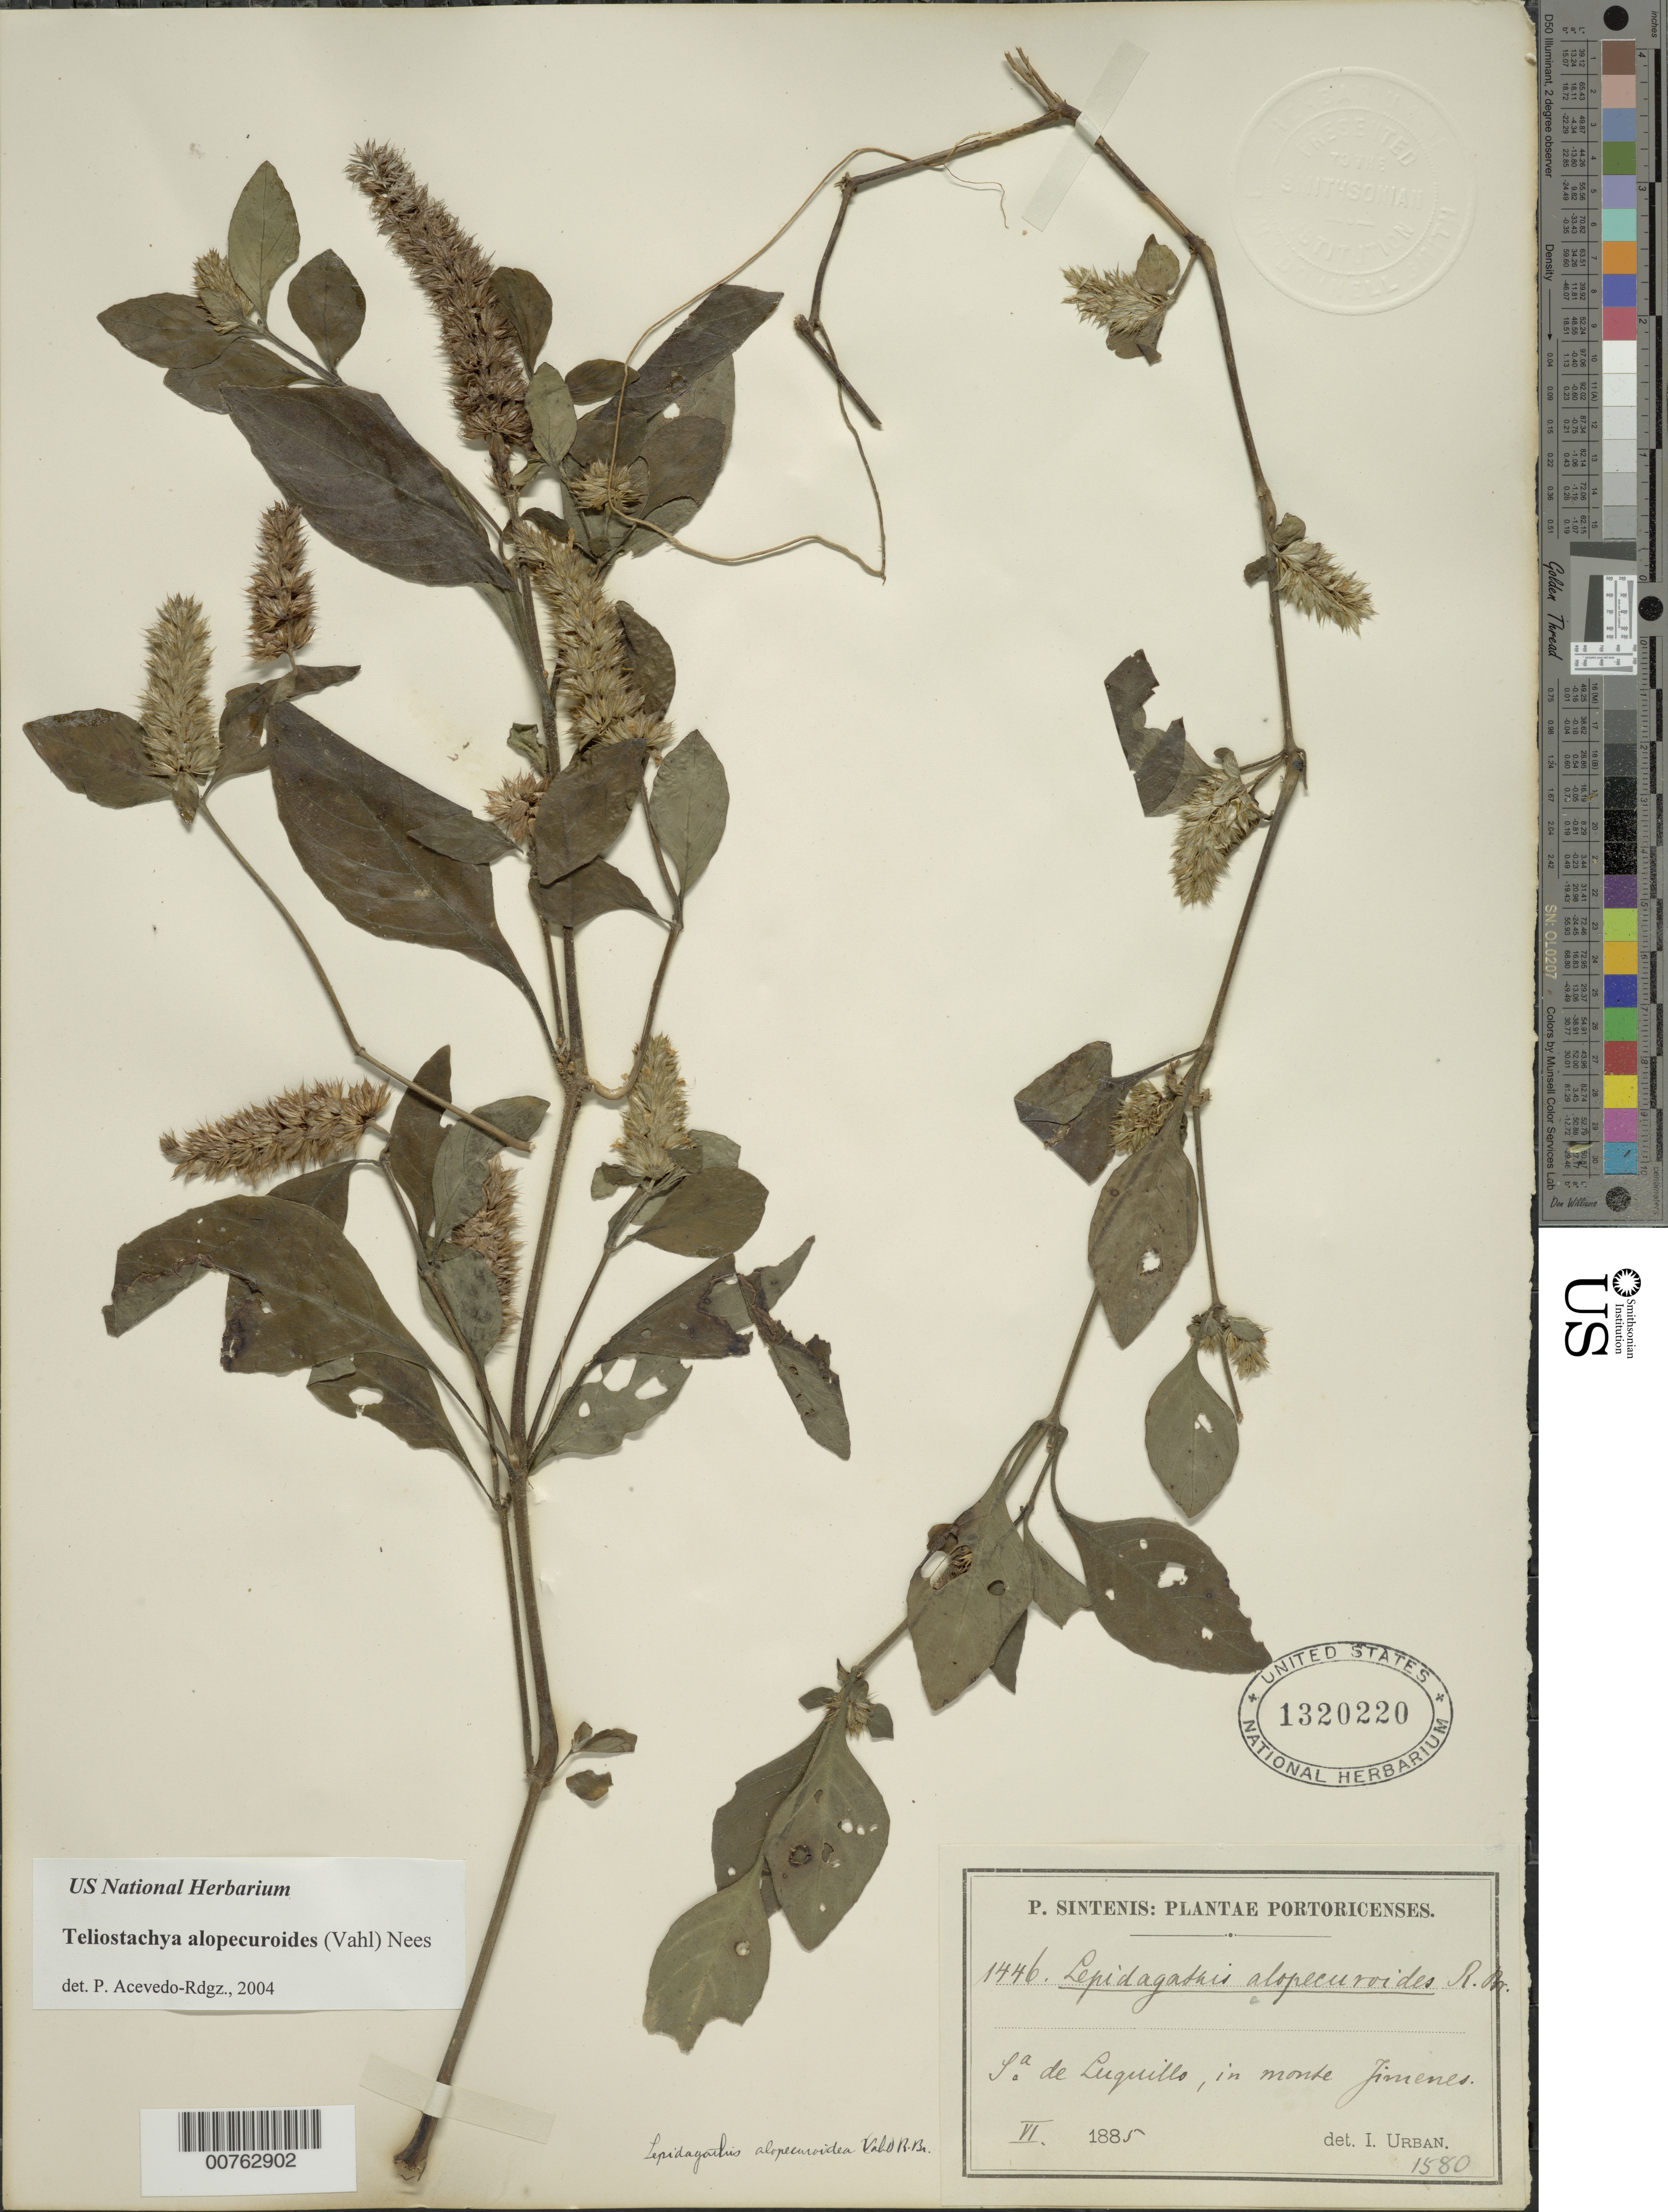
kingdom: Plantae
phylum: Tracheophyta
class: Magnoliopsida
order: Lamiales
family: Acanthaceae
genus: Teliostachya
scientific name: Teliostachya alopecuroidea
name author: (Vahl) Nees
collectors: P. Sintenis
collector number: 1446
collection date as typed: Jun 1885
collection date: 1885-06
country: Puerto Rico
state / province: Luquillo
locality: Sierra de Luquillo, in monte Jimenes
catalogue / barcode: US 1320220